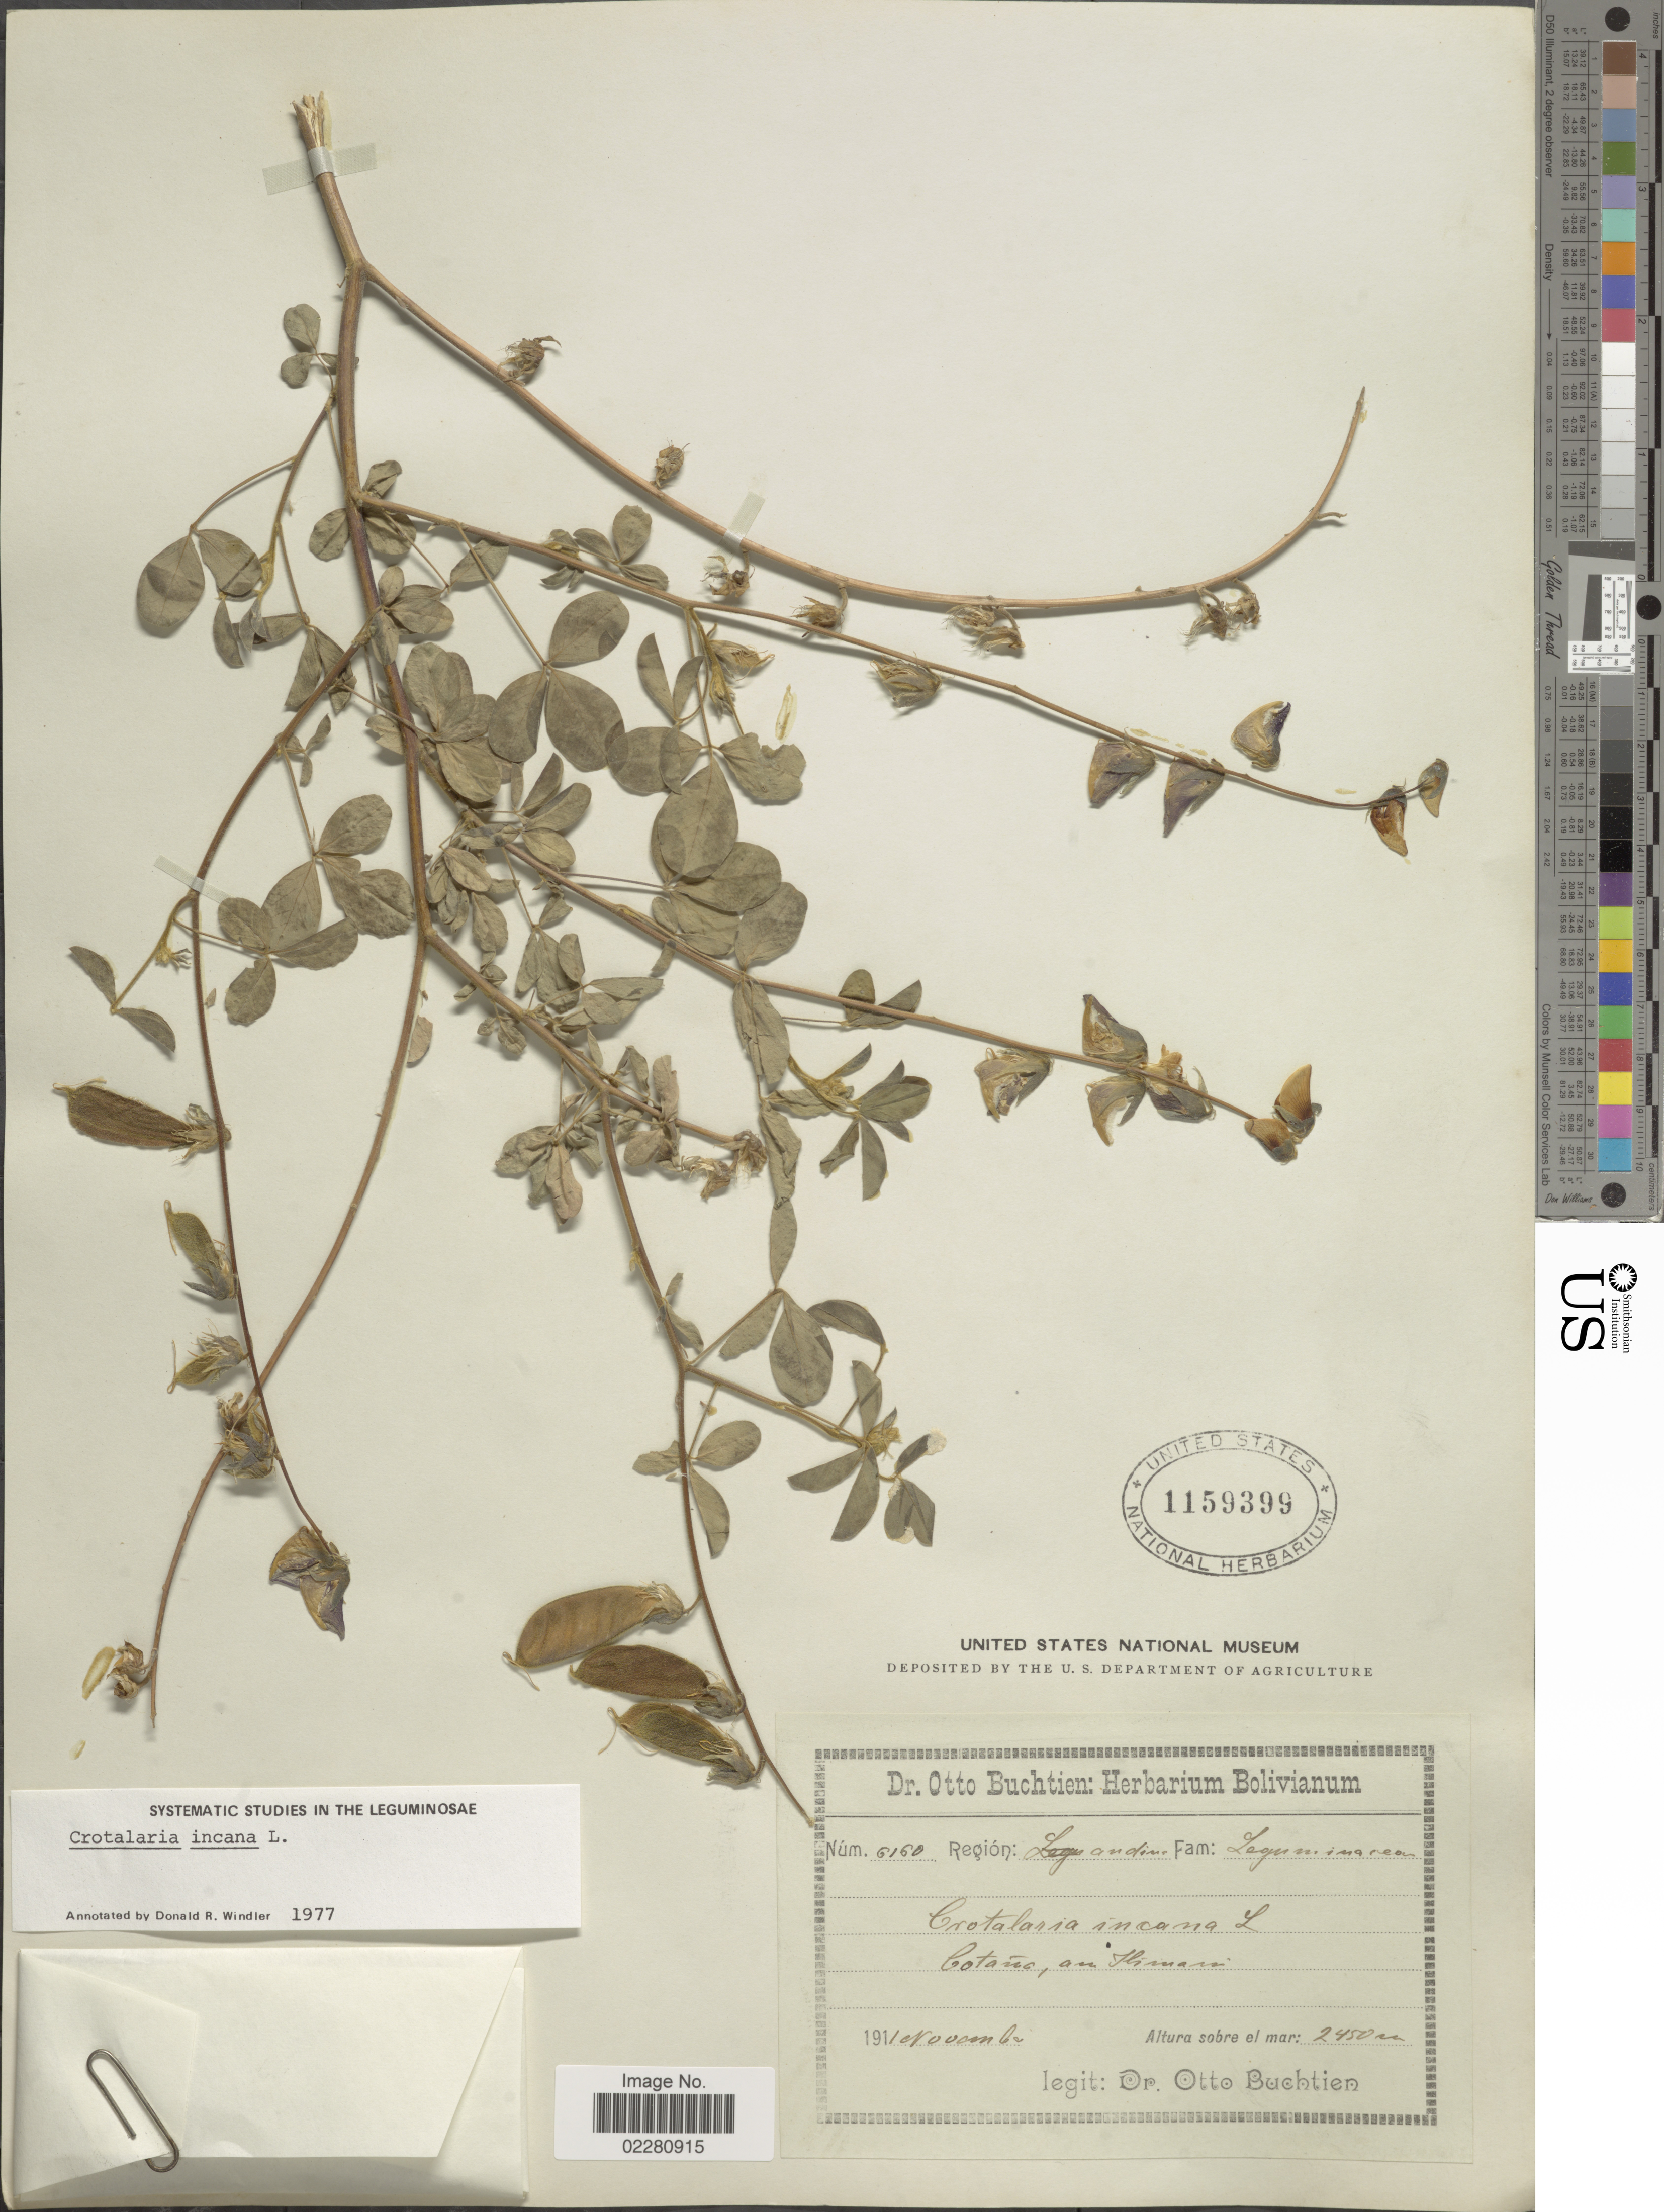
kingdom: Plantae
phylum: Tracheophyta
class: Magnoliopsida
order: Fabales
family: Fabaceae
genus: Crotalaria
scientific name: Crotalaria incana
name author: L.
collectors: O. Buchtien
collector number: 6160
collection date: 1911-11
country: Bolivia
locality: Cotaña am Illimani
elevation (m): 2450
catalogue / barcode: US 1159399